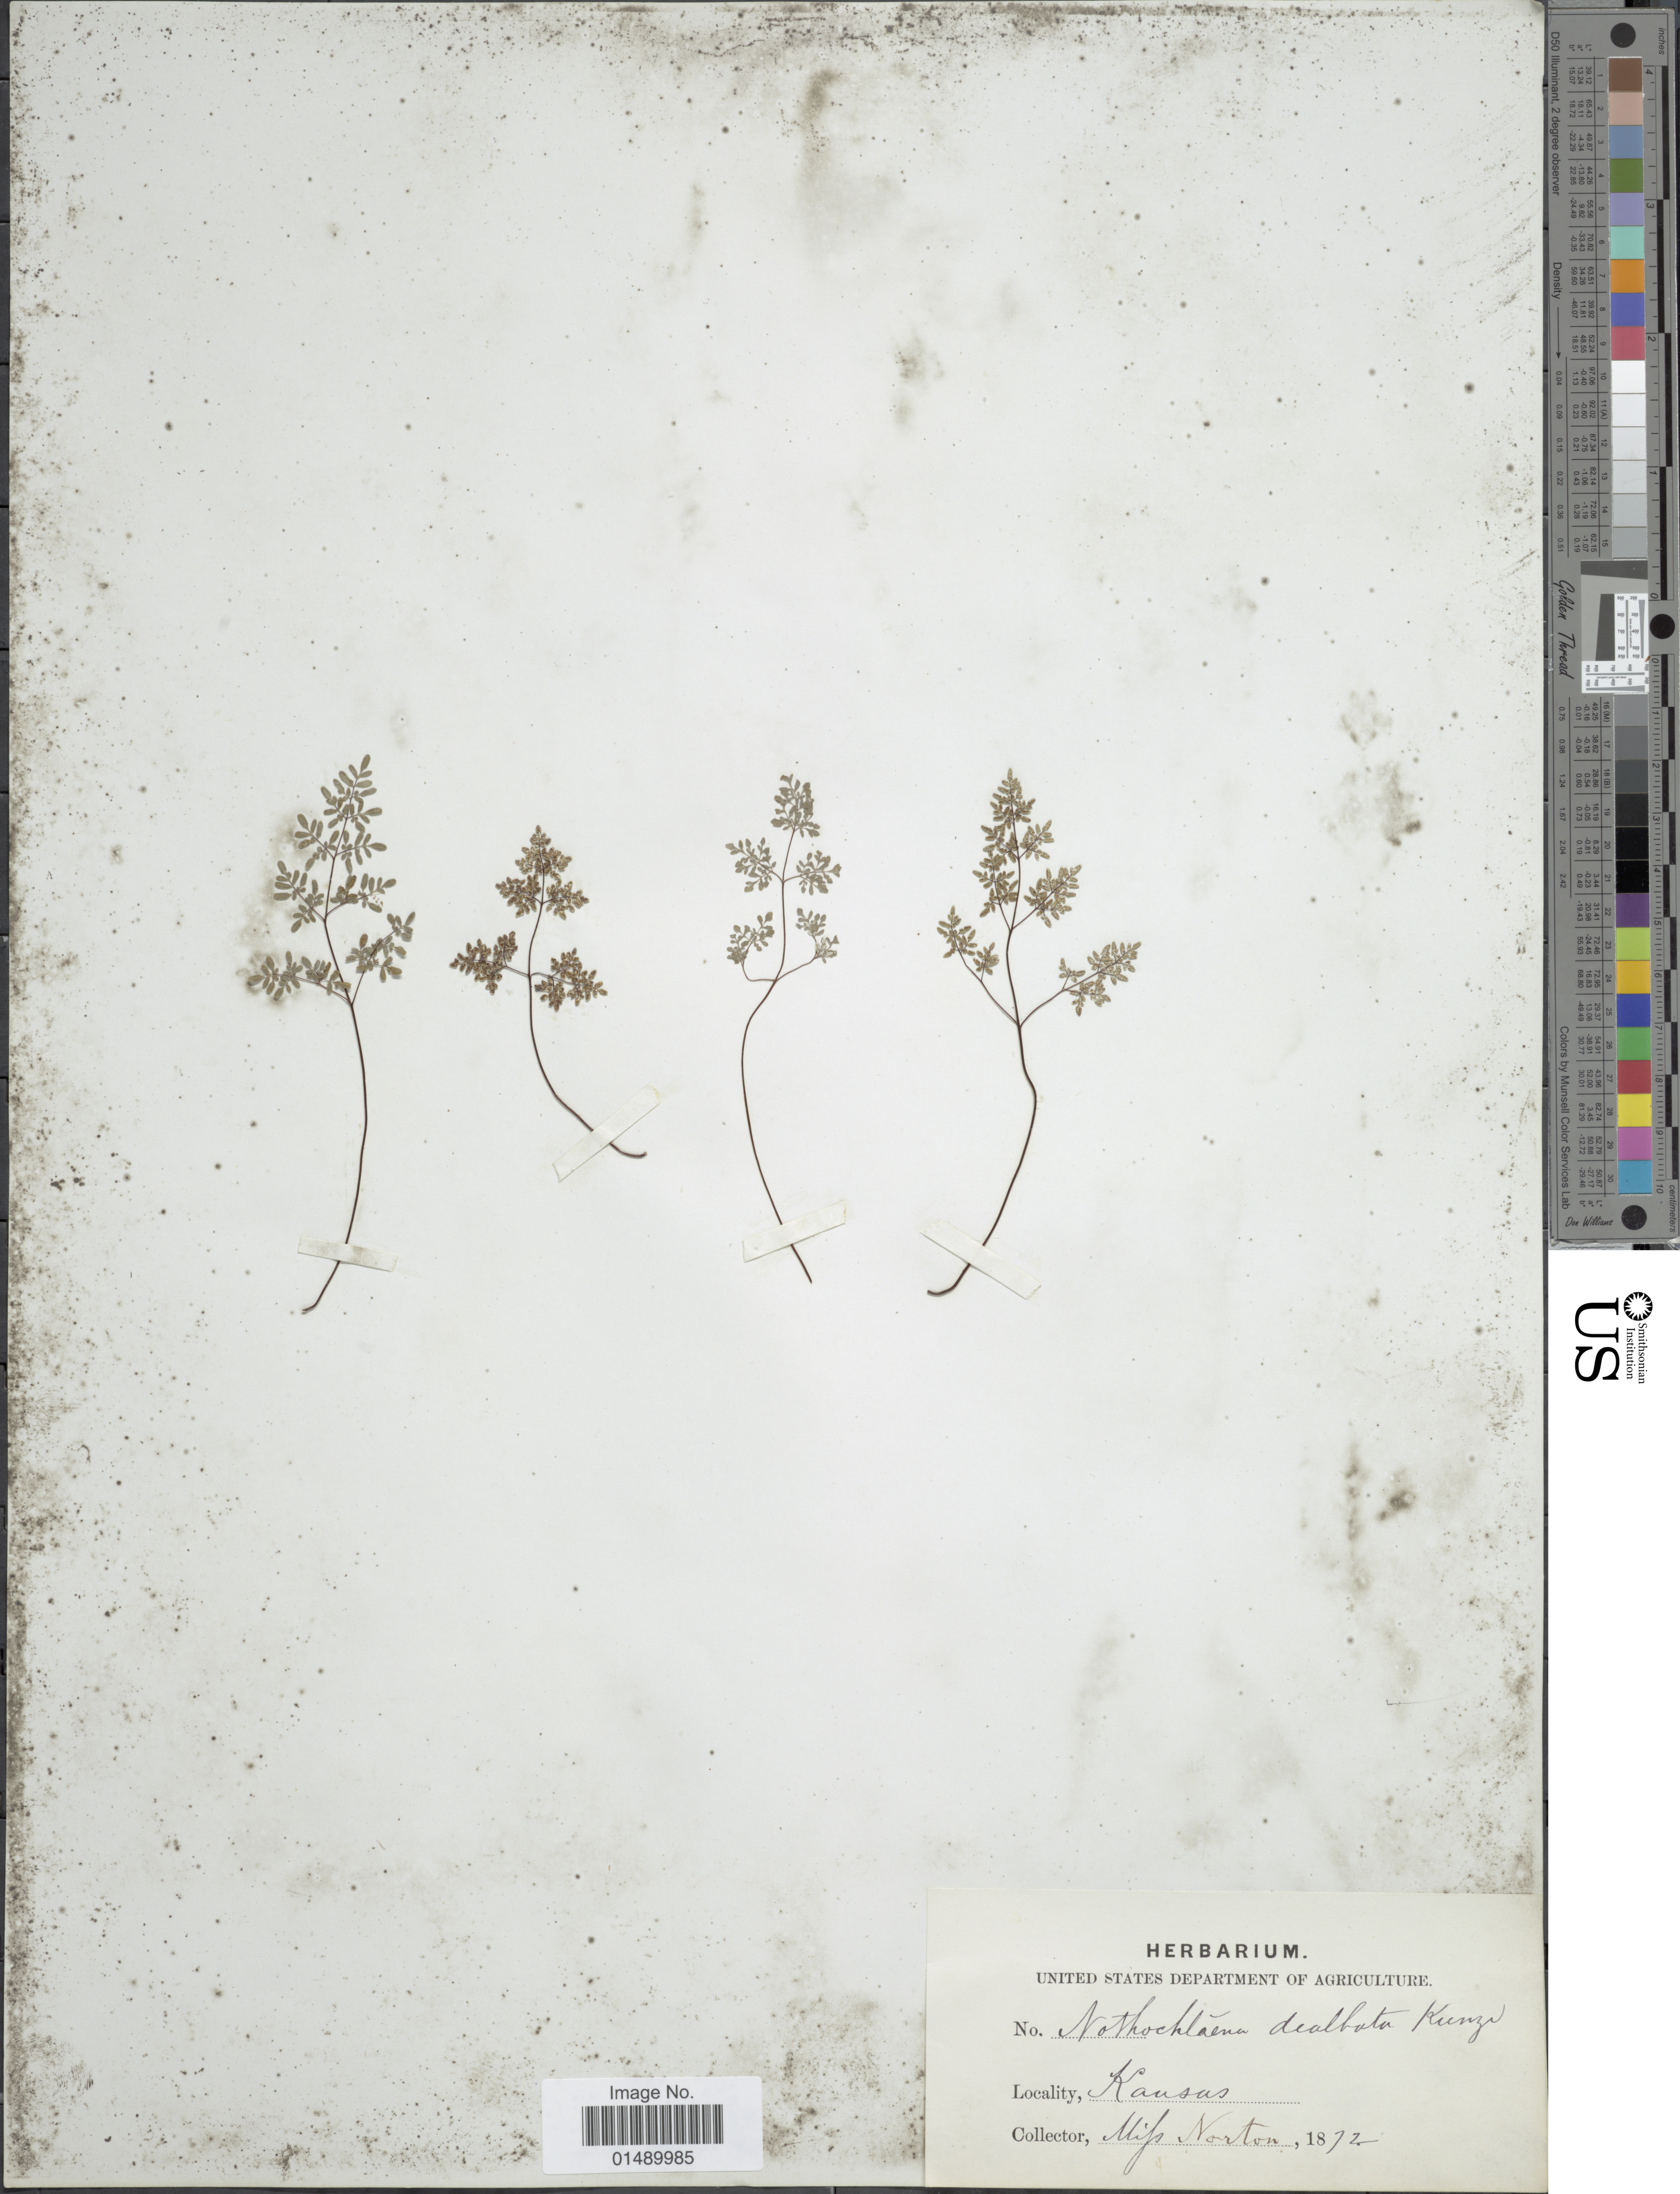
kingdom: Plantae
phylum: Tracheophyta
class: Polypodiopsida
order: Polypodiales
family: Pteridaceae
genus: Argyrochosma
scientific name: Argyrochosma dealbata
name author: (Pursh) Windham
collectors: -. Norton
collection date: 1872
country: United States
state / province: Kansas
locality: Kansas.